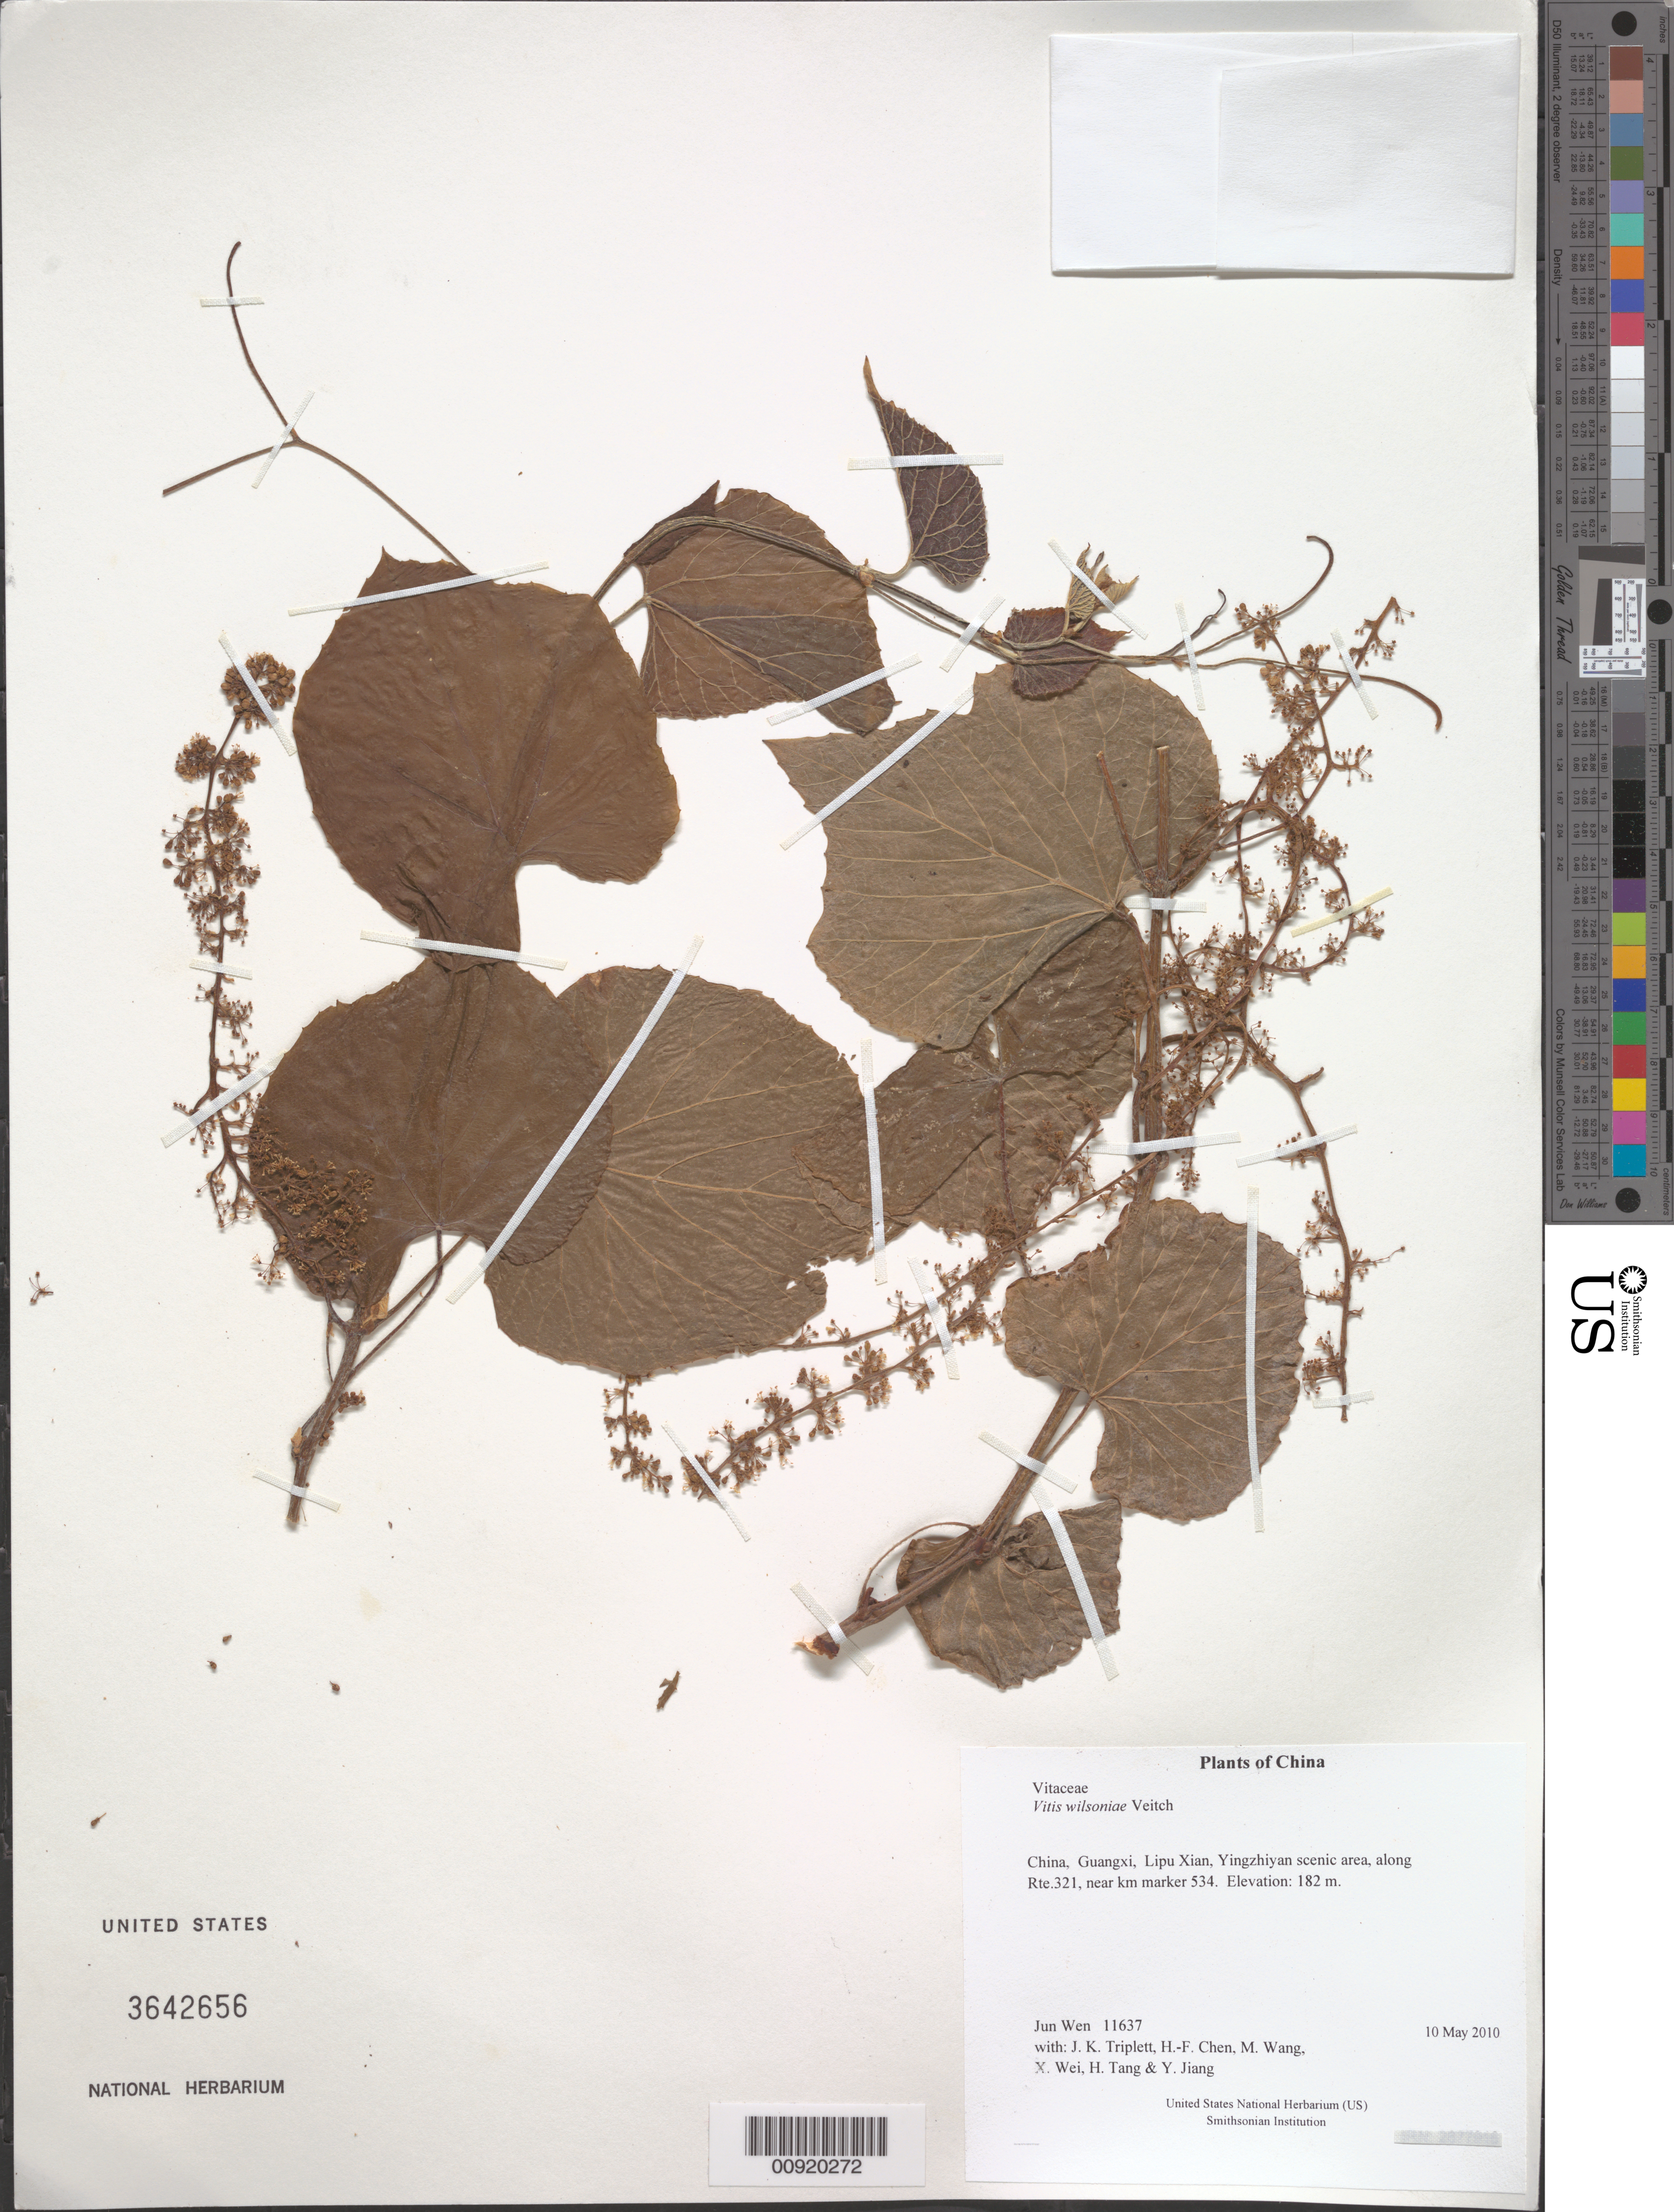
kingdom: Plantae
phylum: Tracheophyta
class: Magnoliopsida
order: Vitales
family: Vitaceae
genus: Vitis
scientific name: Vitis wilsoniae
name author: H.J. Veitch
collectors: J. Wen, J. K. Triplett, H.-F. Chen, M. Wang, X. Wei, H. Tang & Y. Jiang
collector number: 11637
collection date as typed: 10 May 2010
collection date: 2010-05-10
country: China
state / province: Guangxi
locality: Lipu Xian, Yingzhiyan scenic area, along Rte.321, near km marker 534.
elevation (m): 182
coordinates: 24 38.666 N, 110 25.183 E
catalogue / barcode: US 3642656